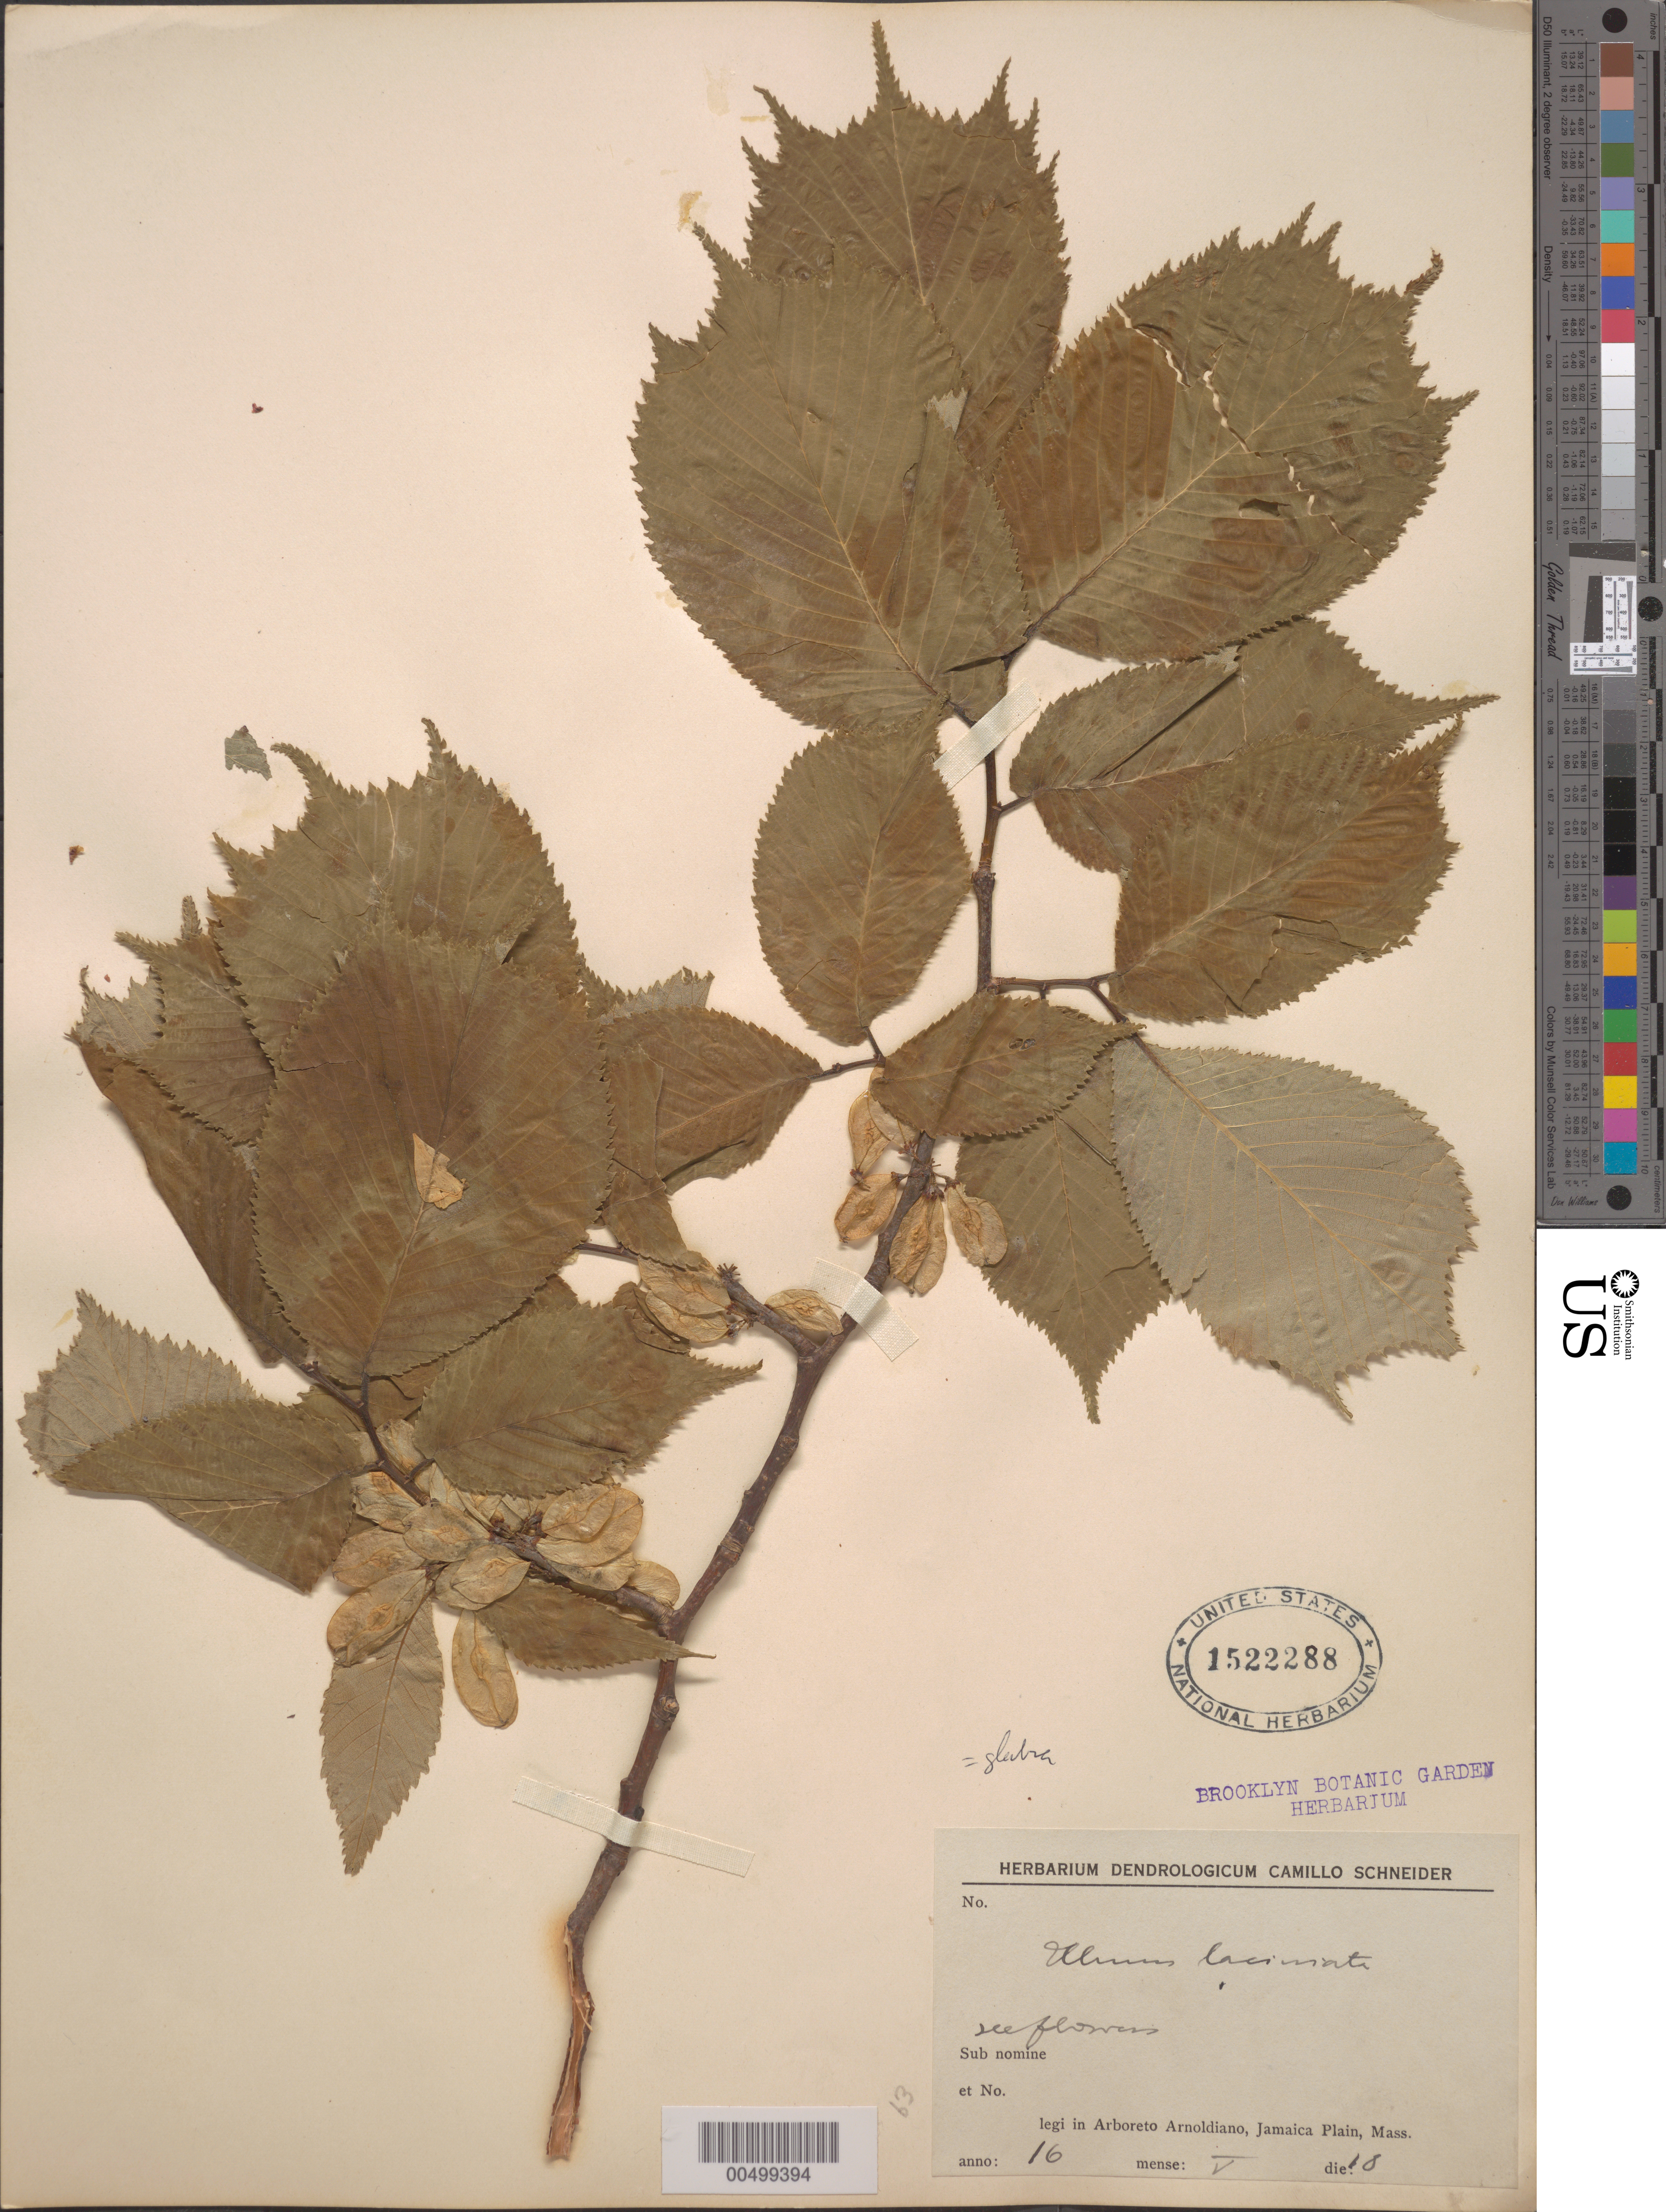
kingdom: Plantae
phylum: Tracheophyta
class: Magnoliopsida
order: Rosales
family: Ulmaceae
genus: Ulmus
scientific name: Ulmus glabra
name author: Huds.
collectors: C. K. Schneider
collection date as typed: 18 May 1916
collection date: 1916-05-18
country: United States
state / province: Massachusetts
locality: Arnold Arboretum, Jamaica Plain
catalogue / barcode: US 1522288